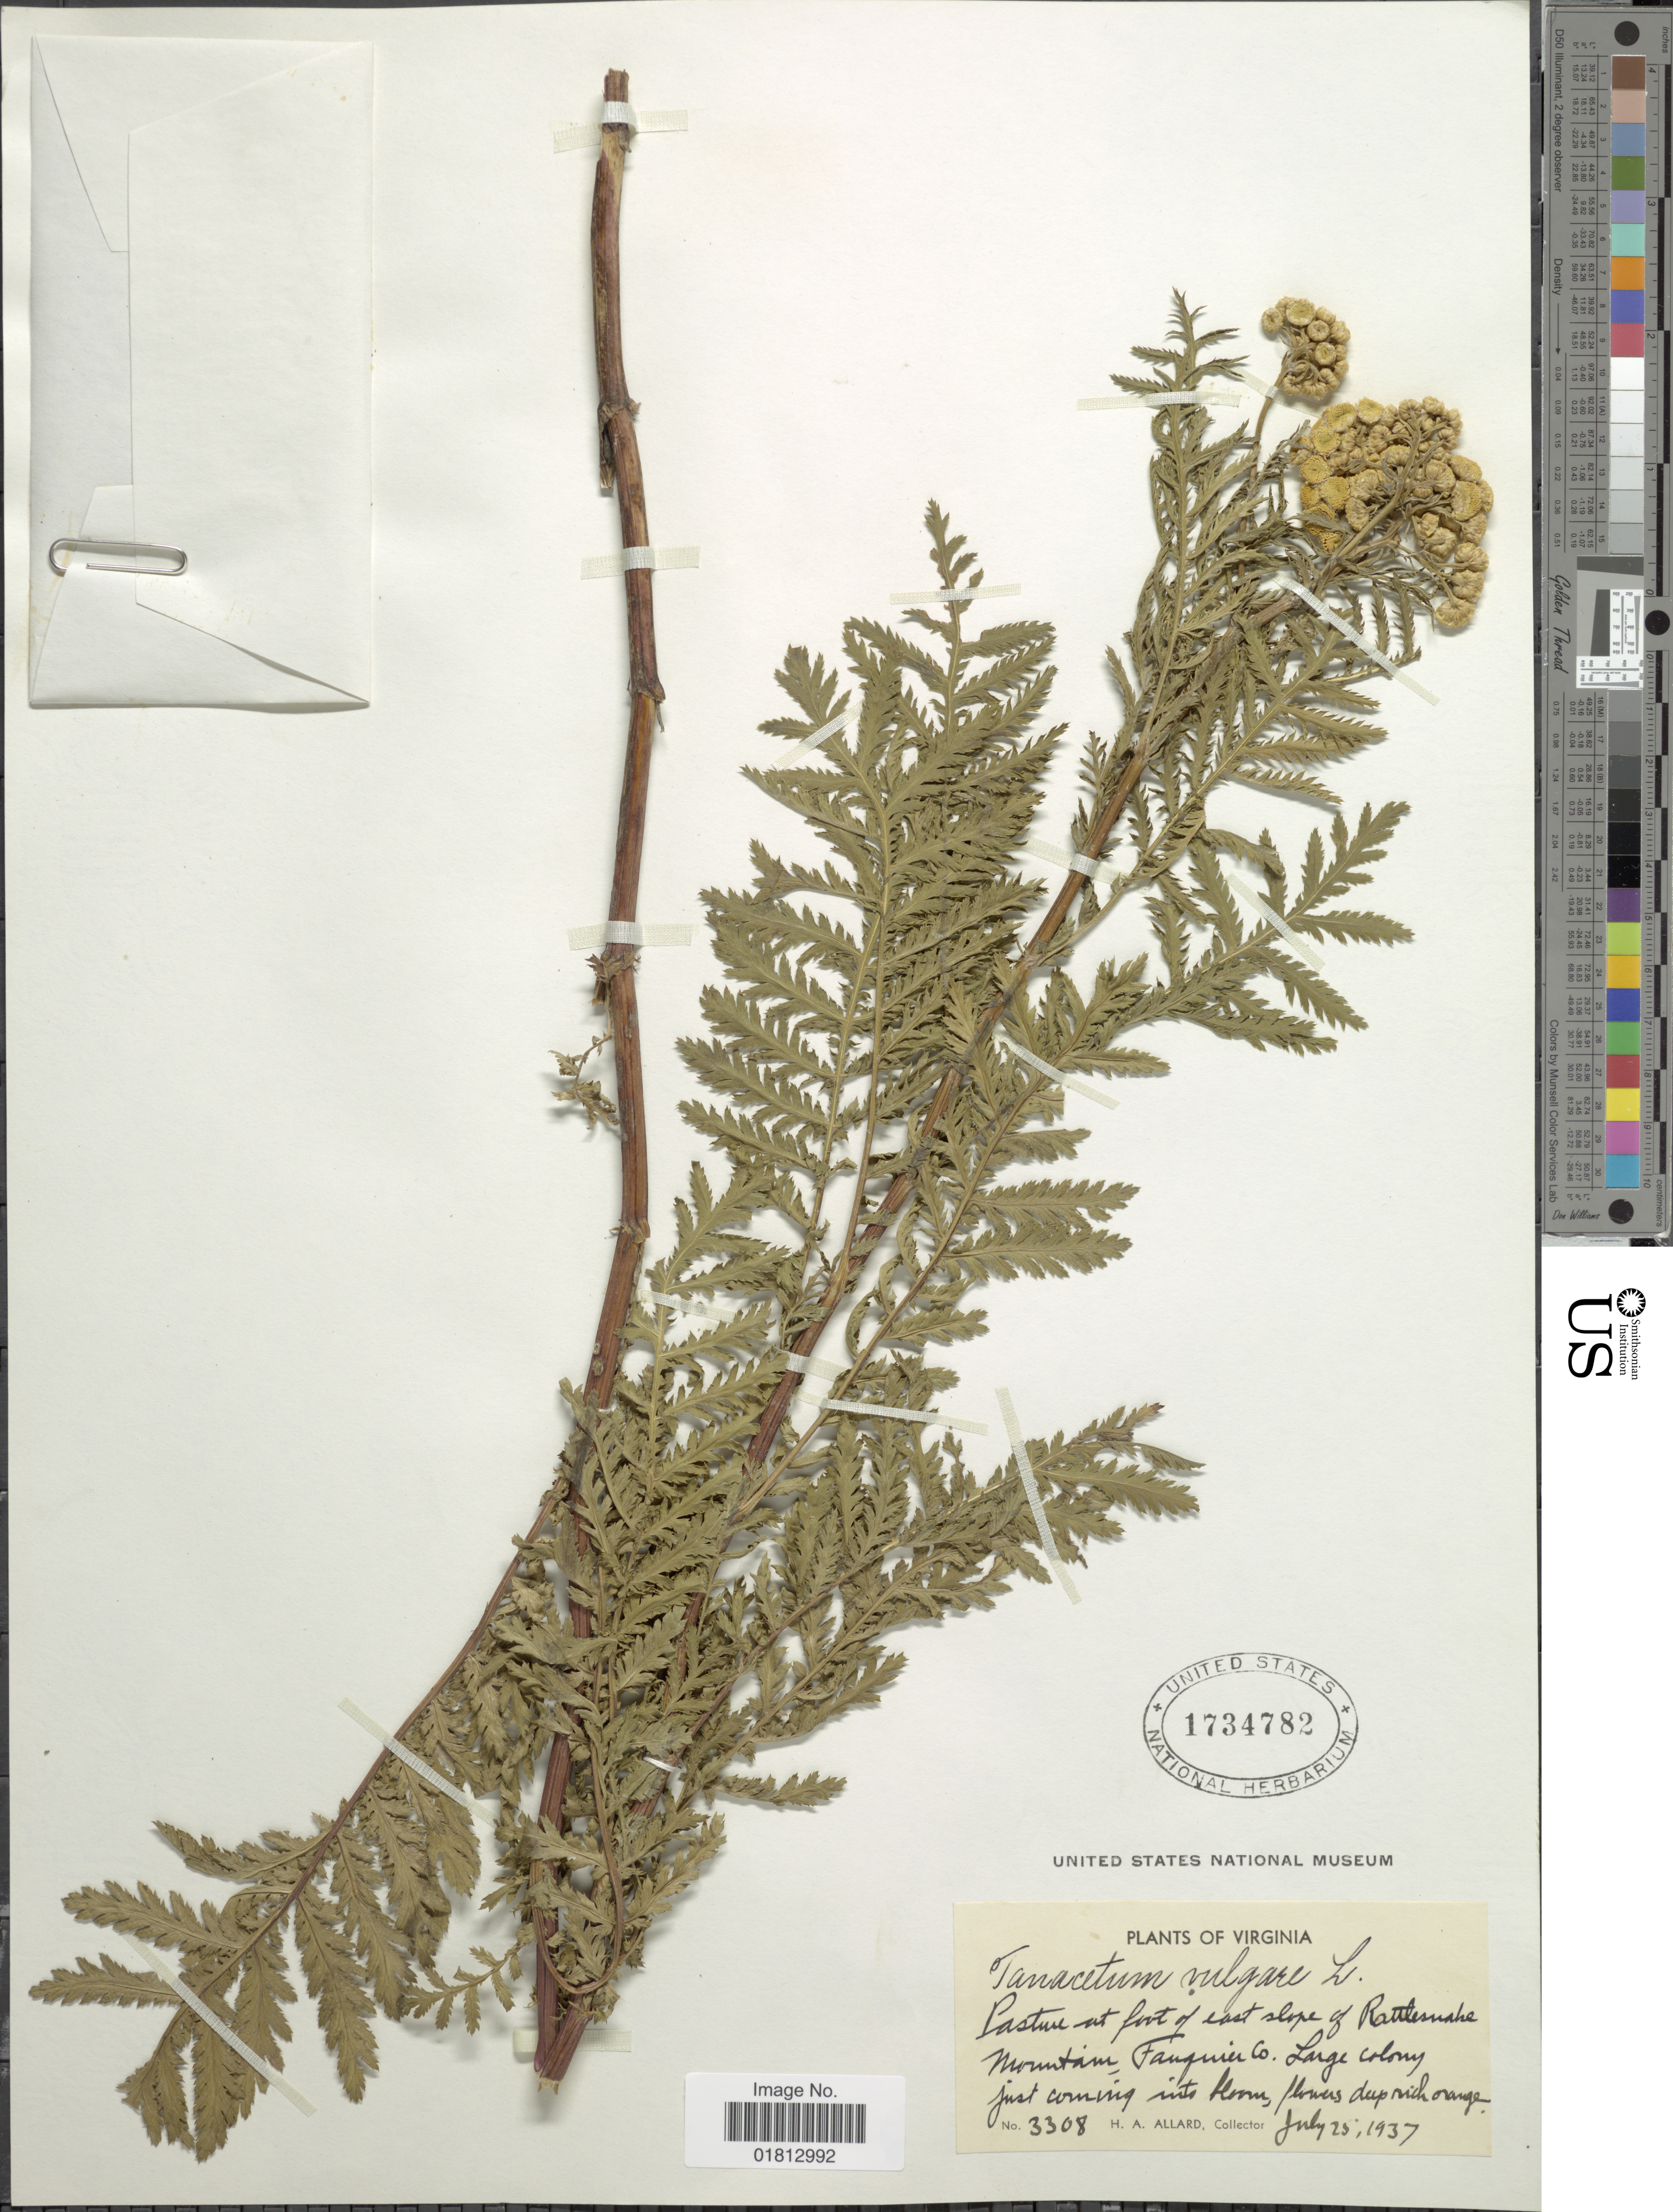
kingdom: Plantae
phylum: Tracheophyta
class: Magnoliopsida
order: Asterales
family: Asteraceae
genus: Tanacetum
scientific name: Tanacetum vulgare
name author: L.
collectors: H. A. Allard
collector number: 3308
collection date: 1937-07-25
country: United States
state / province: Virginia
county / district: Fauquier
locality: Pasture at foot of east slope of Rattlesnake Mountain, Fanguier Co.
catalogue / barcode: US 1734782